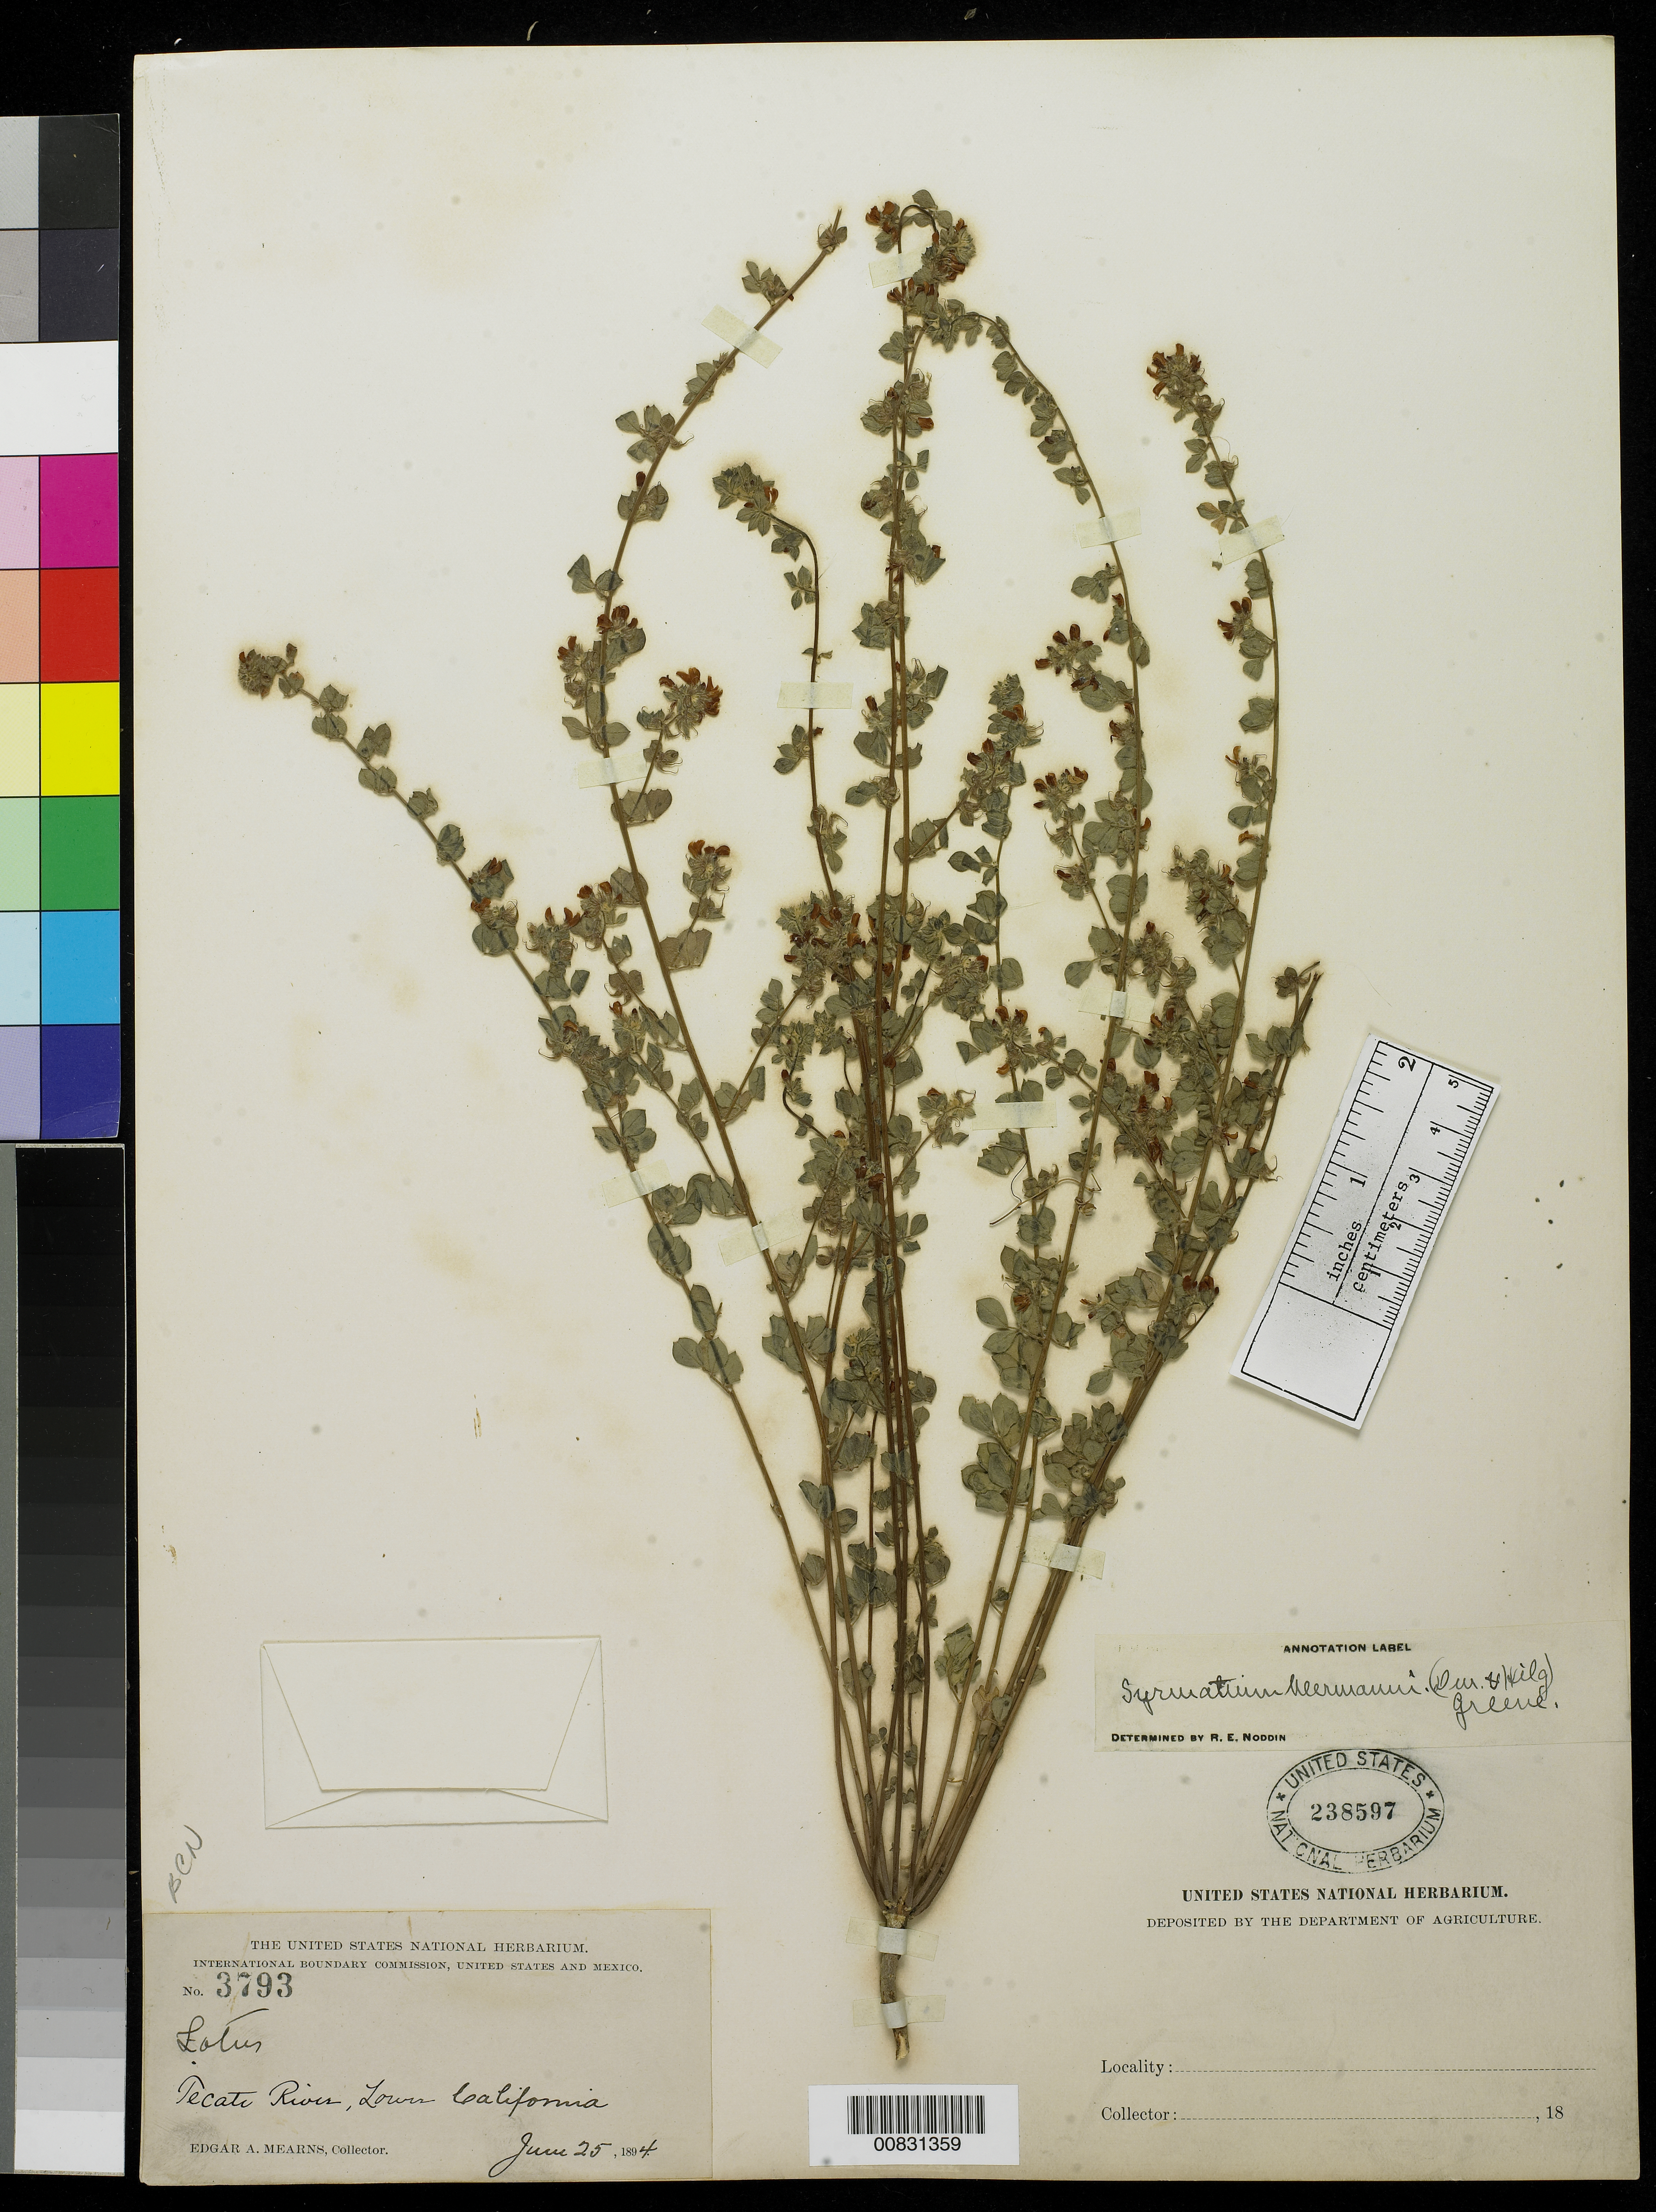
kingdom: Plantae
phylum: Tracheophyta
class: Magnoliopsida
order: Fabales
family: Fabaceae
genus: Syrmatium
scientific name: Syrmatium tomentosum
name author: (Hook. & Arn.) Vogel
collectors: E. A. Mearns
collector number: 3793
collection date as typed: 25 Jun 1894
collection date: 1894-06-25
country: Mexico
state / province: Baja California Norte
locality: Tecate River, Baja California.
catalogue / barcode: US 238597